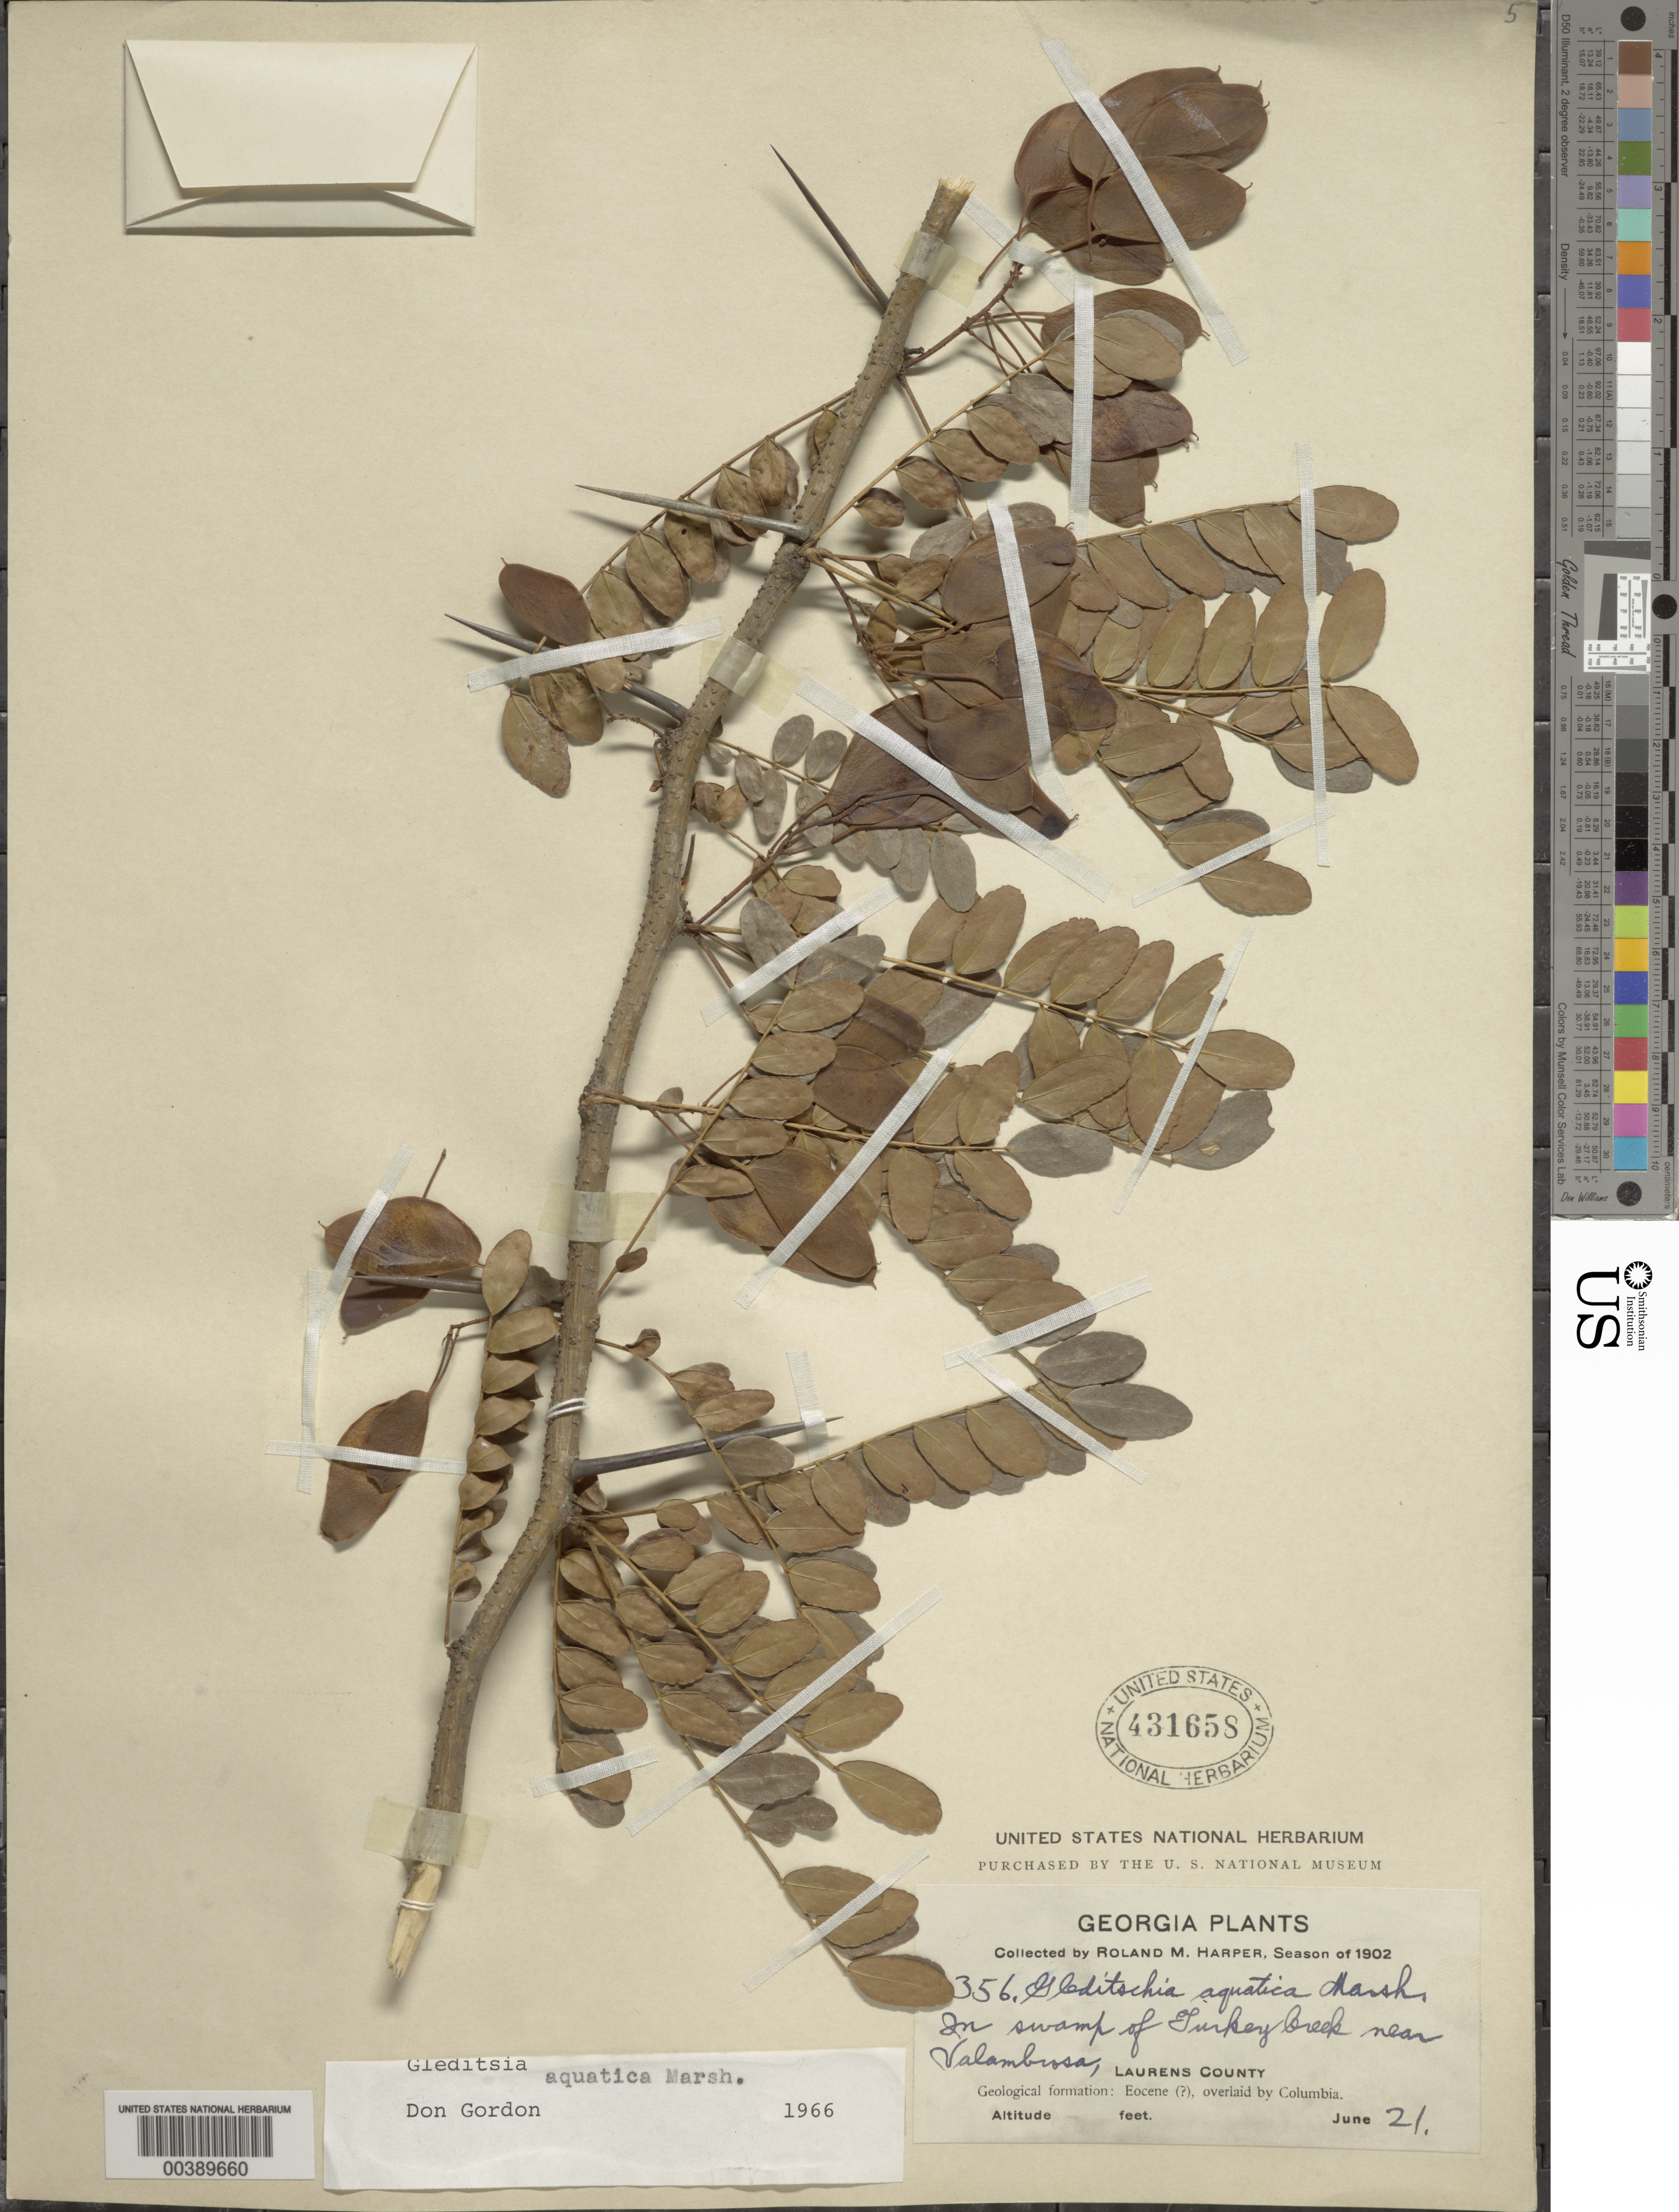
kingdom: Plantae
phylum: Tracheophyta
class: Magnoliopsida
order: Fabales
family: Fabaceae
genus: Gleditsia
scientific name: Gleditsia aquatica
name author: Marshall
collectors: R. M. Harper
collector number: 356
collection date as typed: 21 Jun 1902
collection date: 1902-06-21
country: United States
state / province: Georgia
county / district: Laurens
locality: Swamp of turkey creek near valambrosa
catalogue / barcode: US 431658